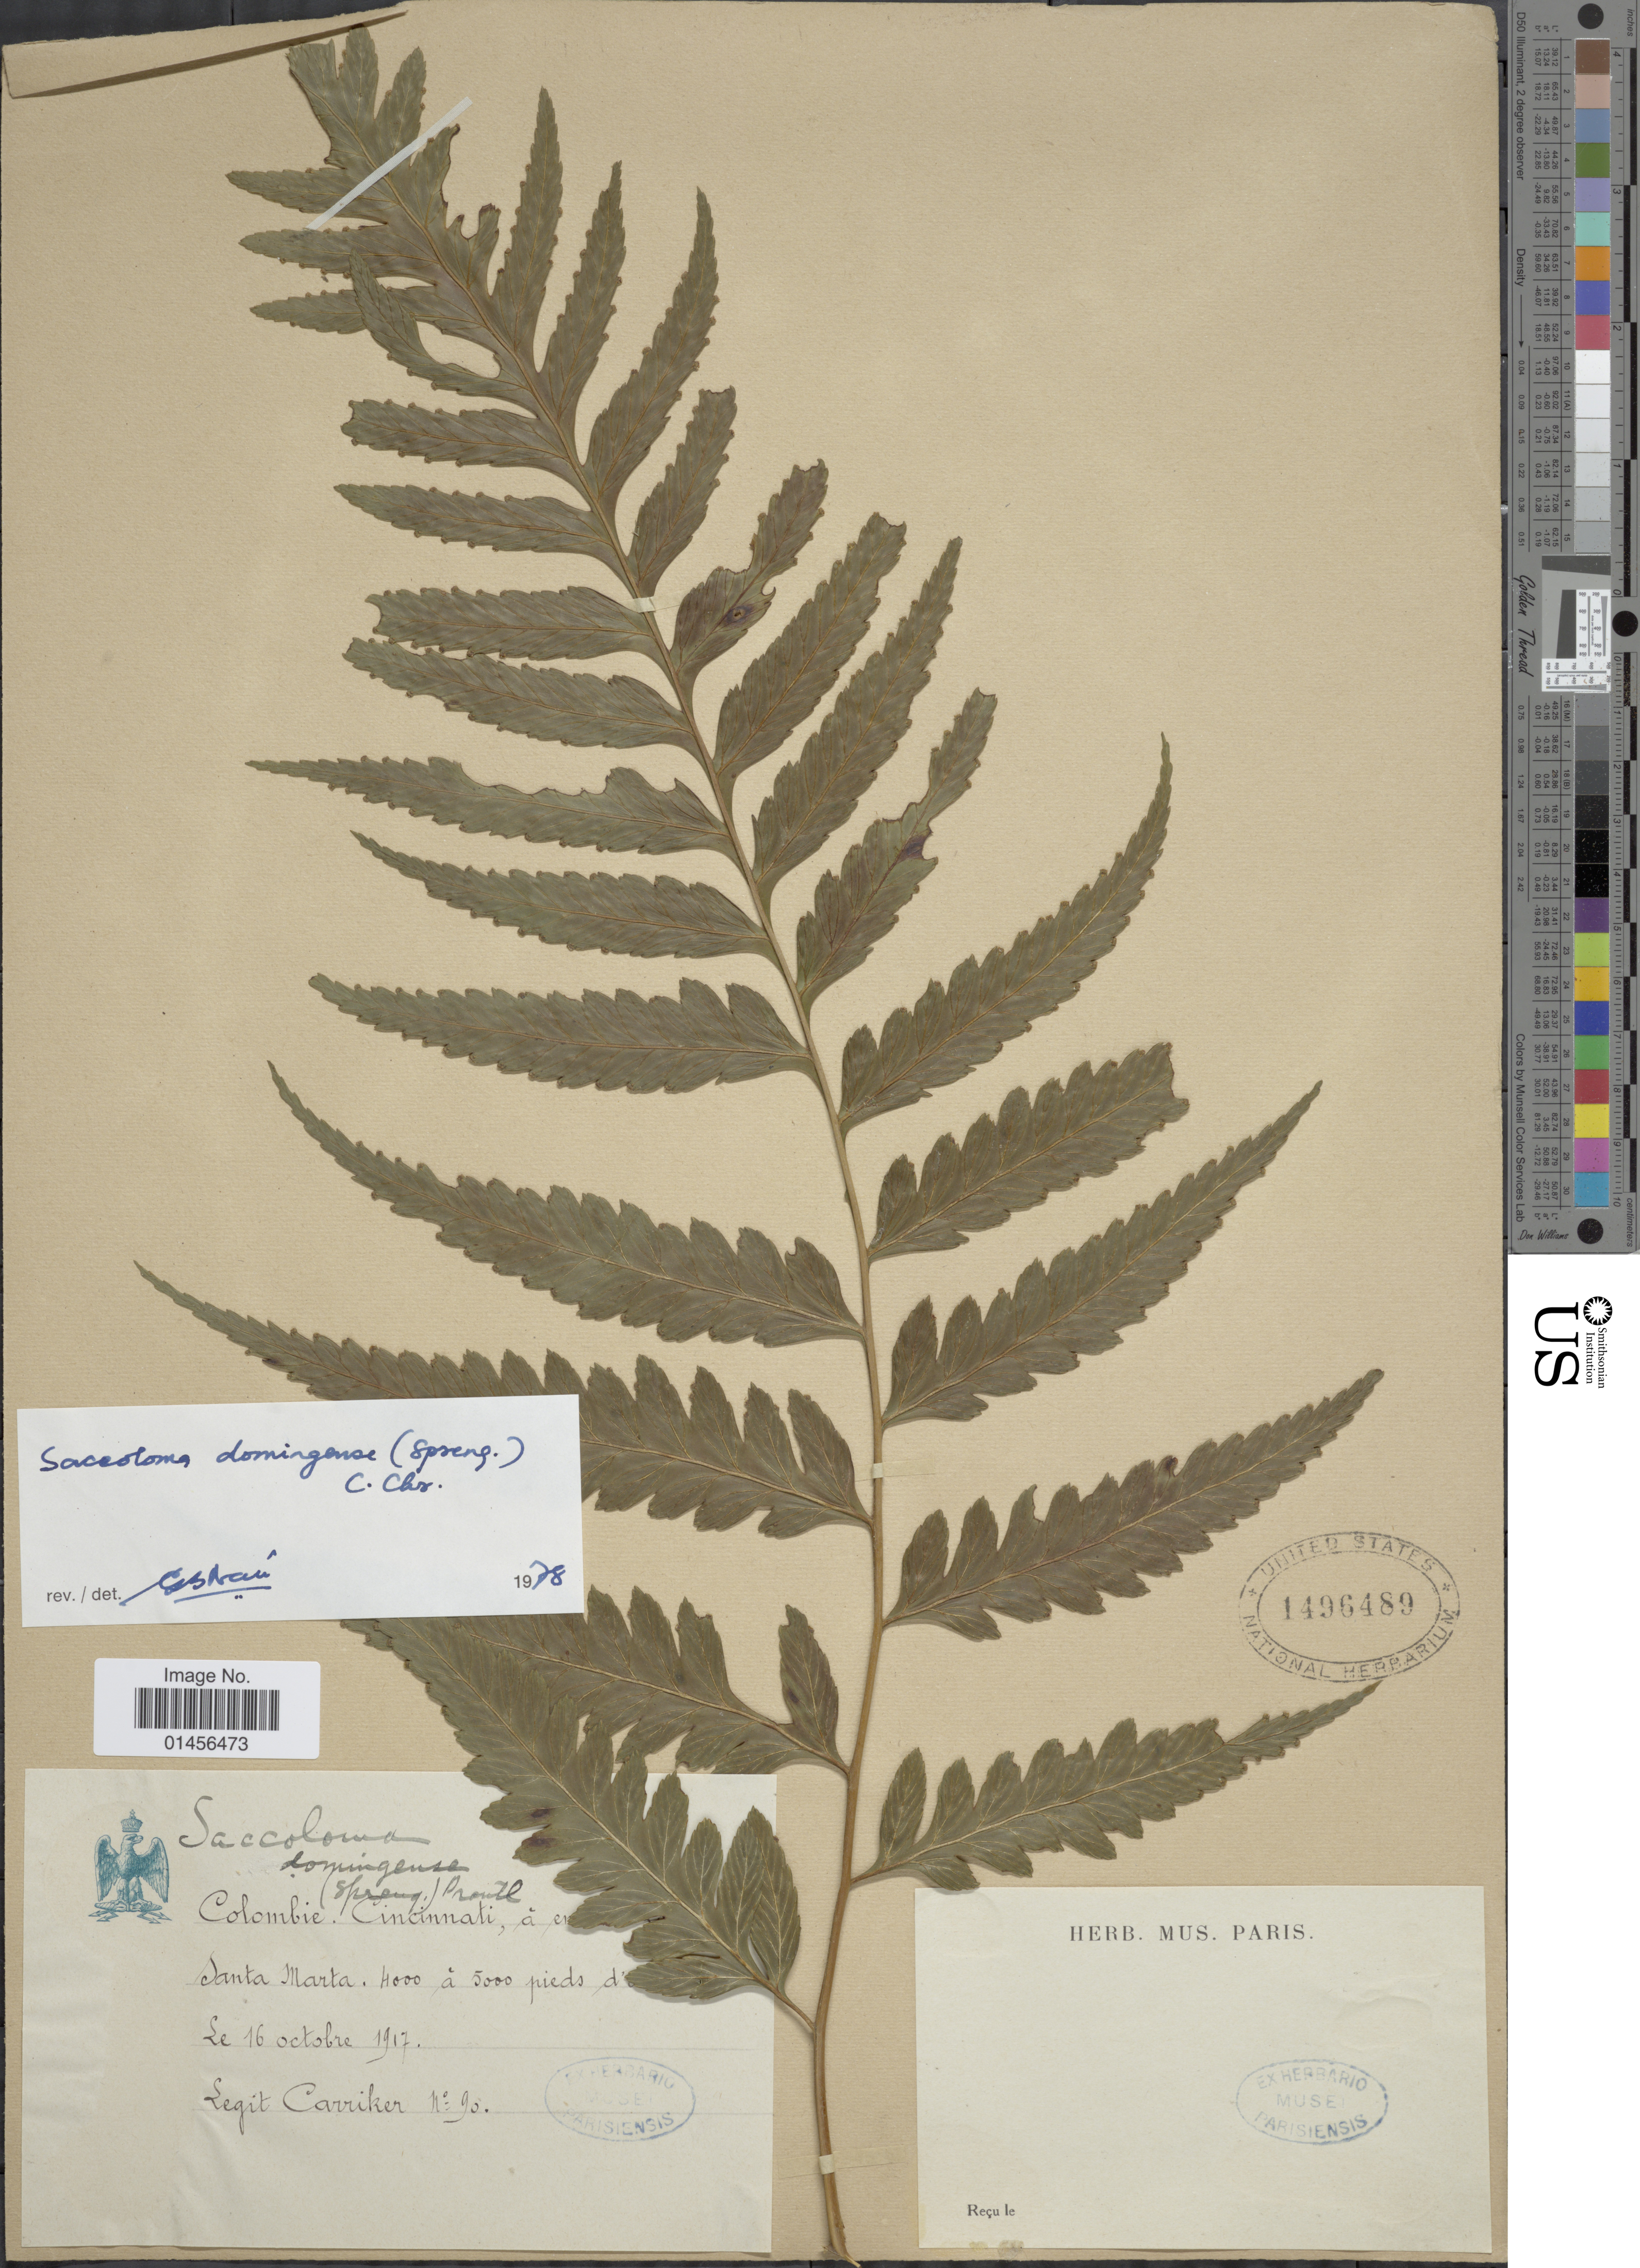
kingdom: Plantae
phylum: Tracheophyta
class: Polypodiopsida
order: Polypodiales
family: Saccolomataceae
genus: Saccoloma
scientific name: Saccoloma domingense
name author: (Spreng.) C. Chr.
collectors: Carriker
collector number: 95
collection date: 1917-10-16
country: Colombia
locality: Cincinnati, Santa Marta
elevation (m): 1219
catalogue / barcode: US 1496489